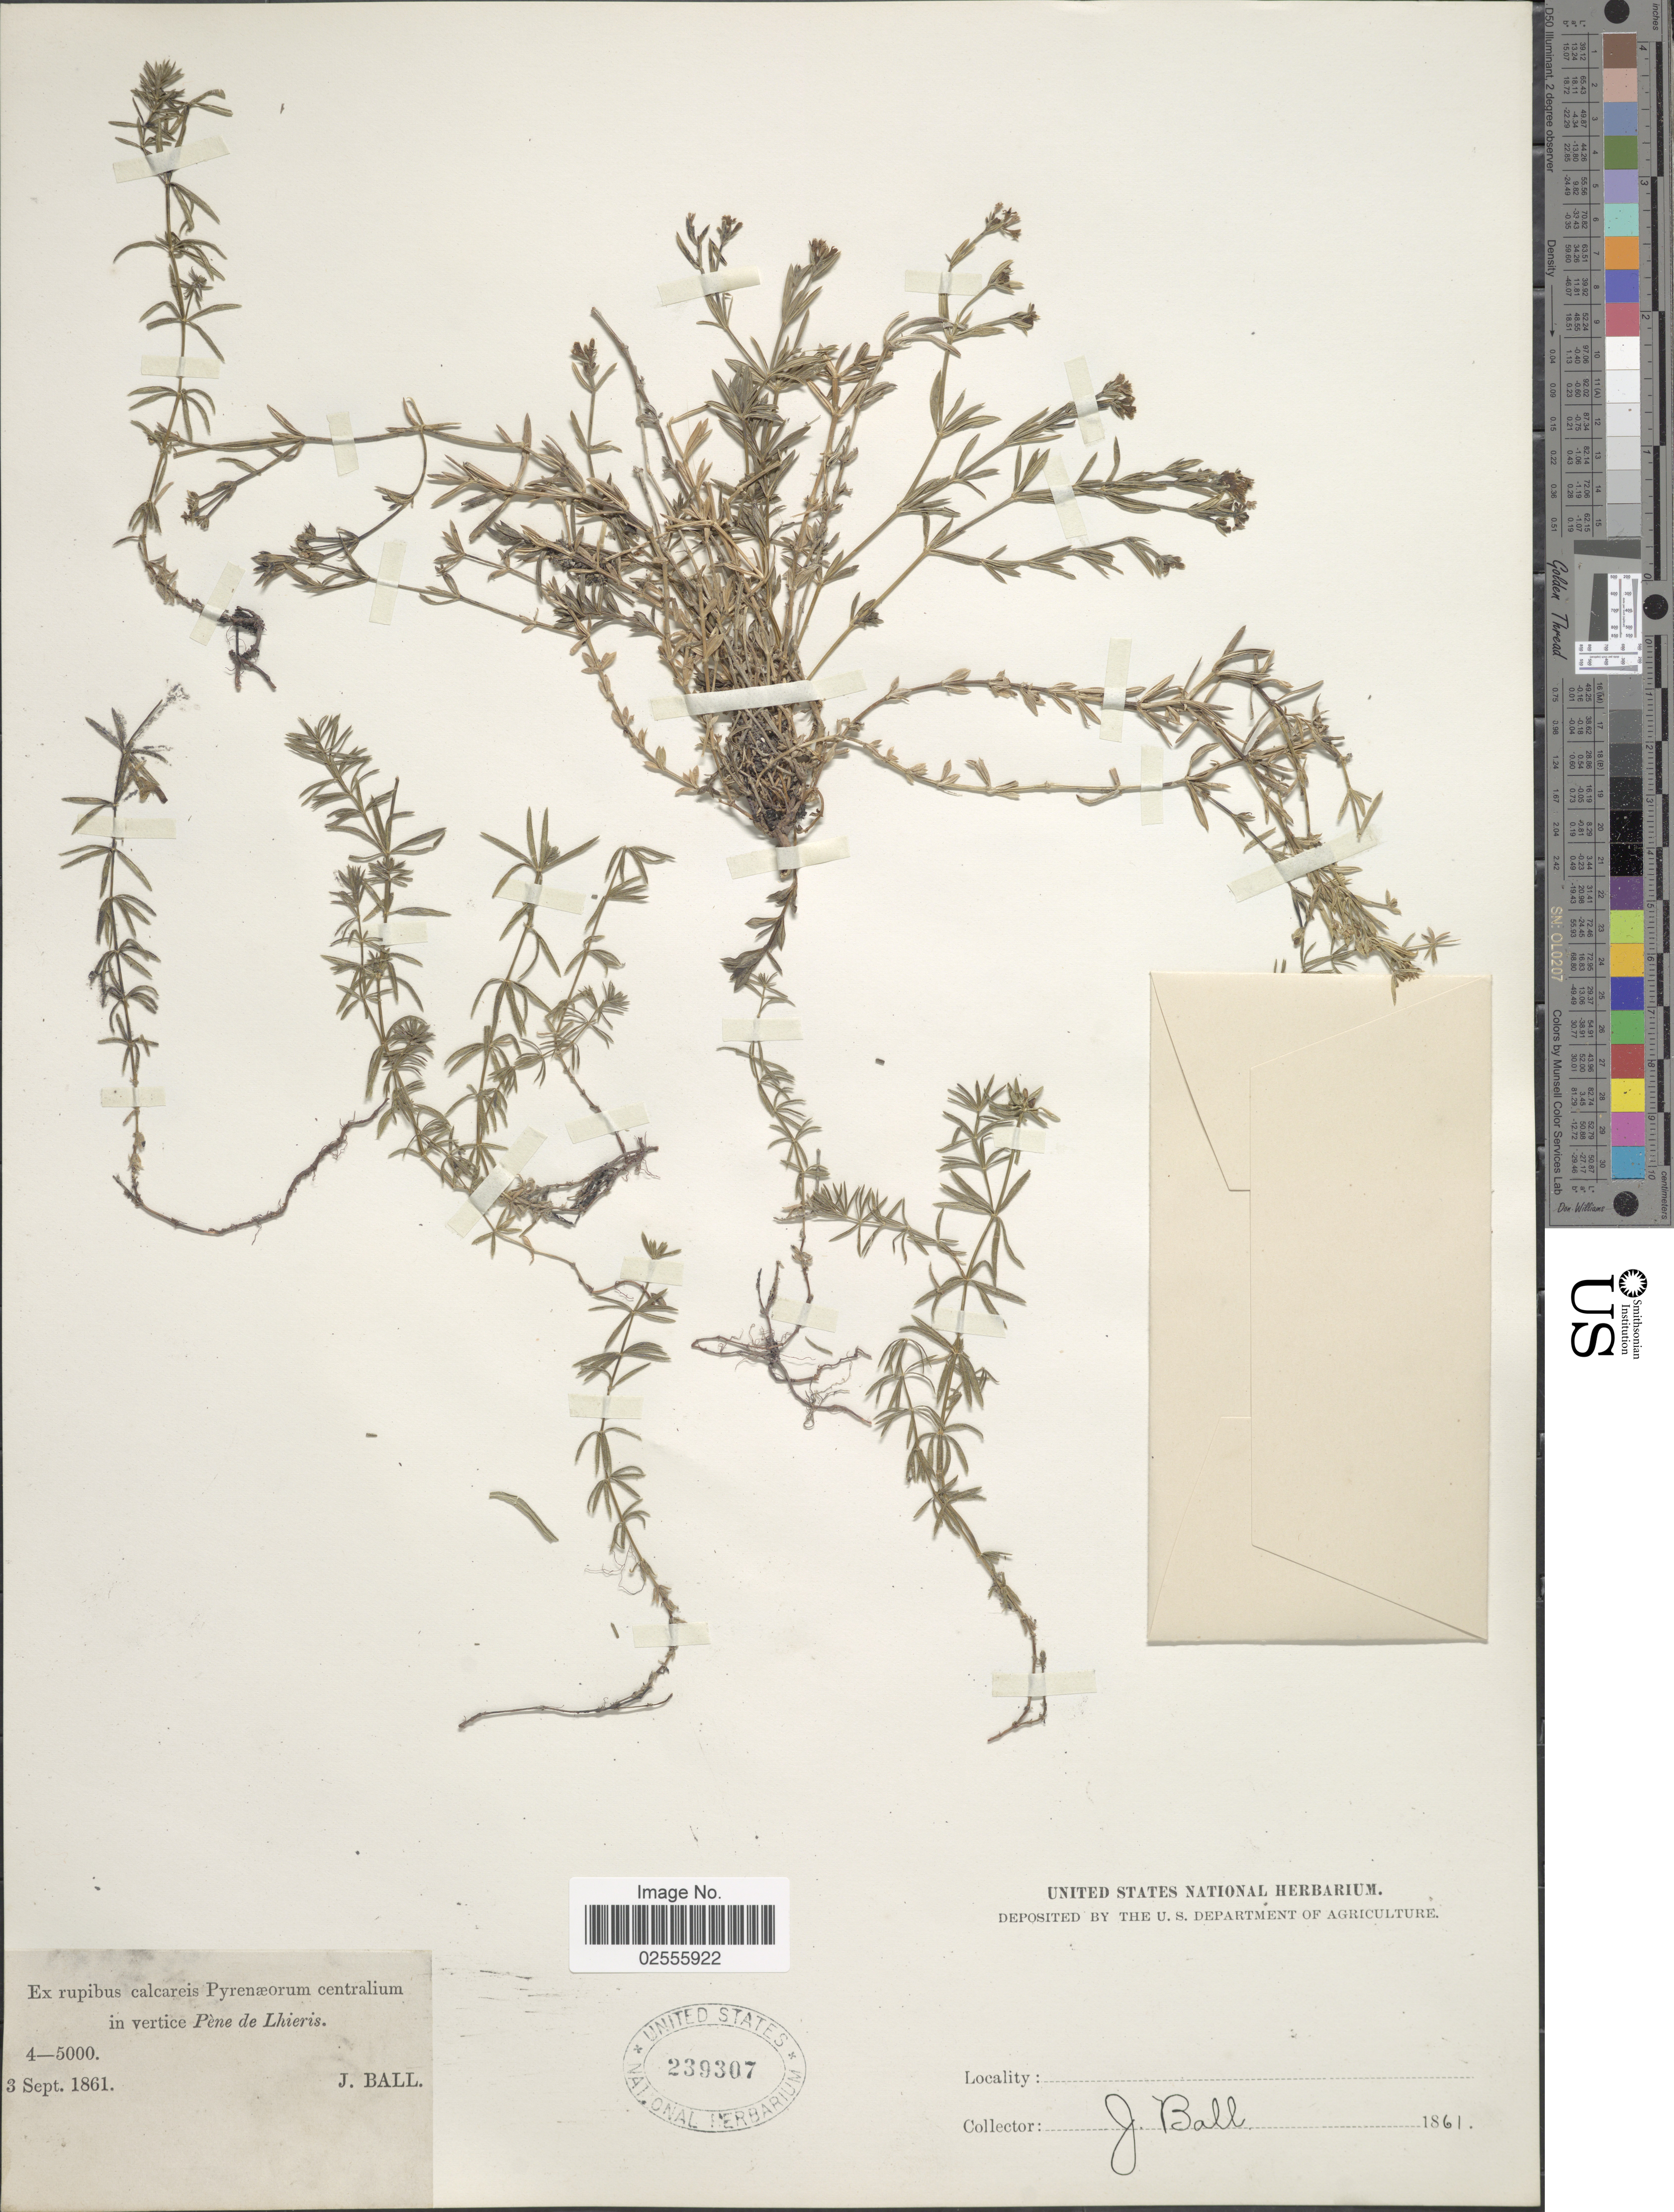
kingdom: Plantae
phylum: Tracheophyta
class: Magnoliopsida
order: Gentianales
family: Rubiaceae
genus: Asperula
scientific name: Asperula sp.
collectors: J. Ball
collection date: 1861-09-03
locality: Ex rupibus calcareis Pyrenaeorum centralium in vertice Pene de Lhieris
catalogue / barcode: US 239307